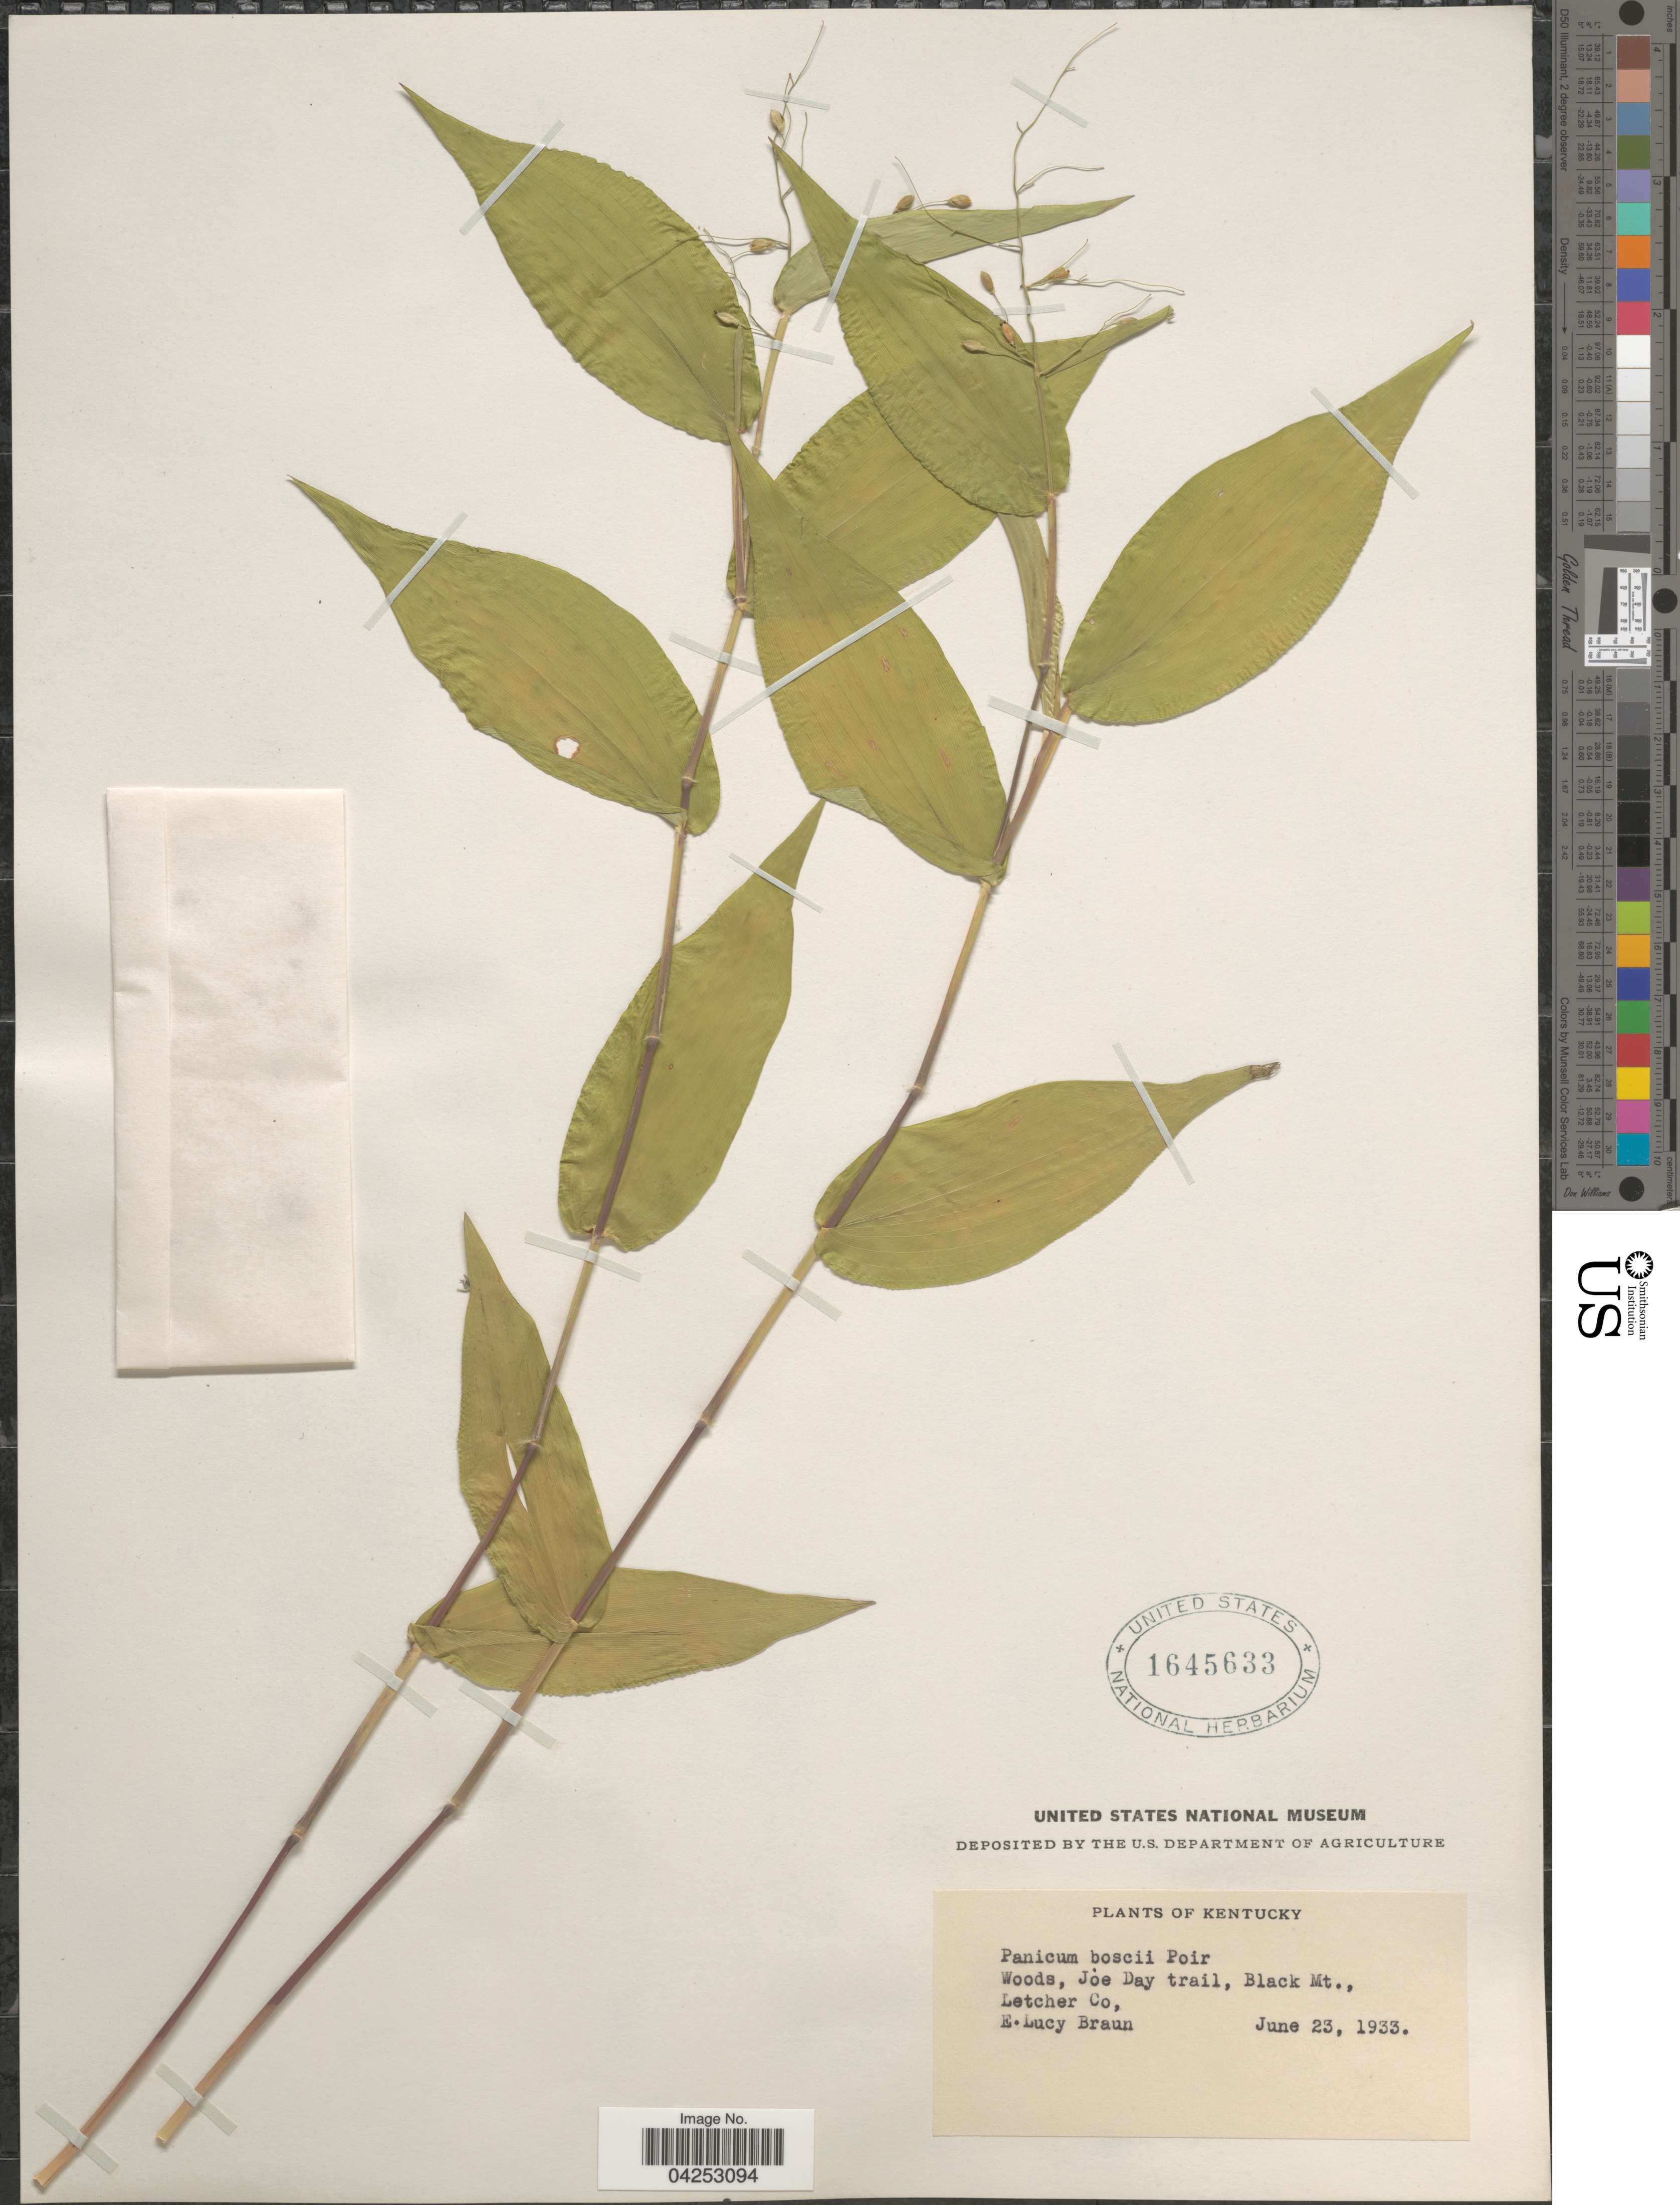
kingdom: Plantae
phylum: Tracheophyta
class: Liliopsida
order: Poales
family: Poaceae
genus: Dichanthelium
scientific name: Dichanthelium boscii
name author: (Poir.) Gould & C.A. Clark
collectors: E. L. Braun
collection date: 1933-06-23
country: United States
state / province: Kentucky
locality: Woods, Joe Day trail, Black Mt., Letcher Co.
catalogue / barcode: US 1645633